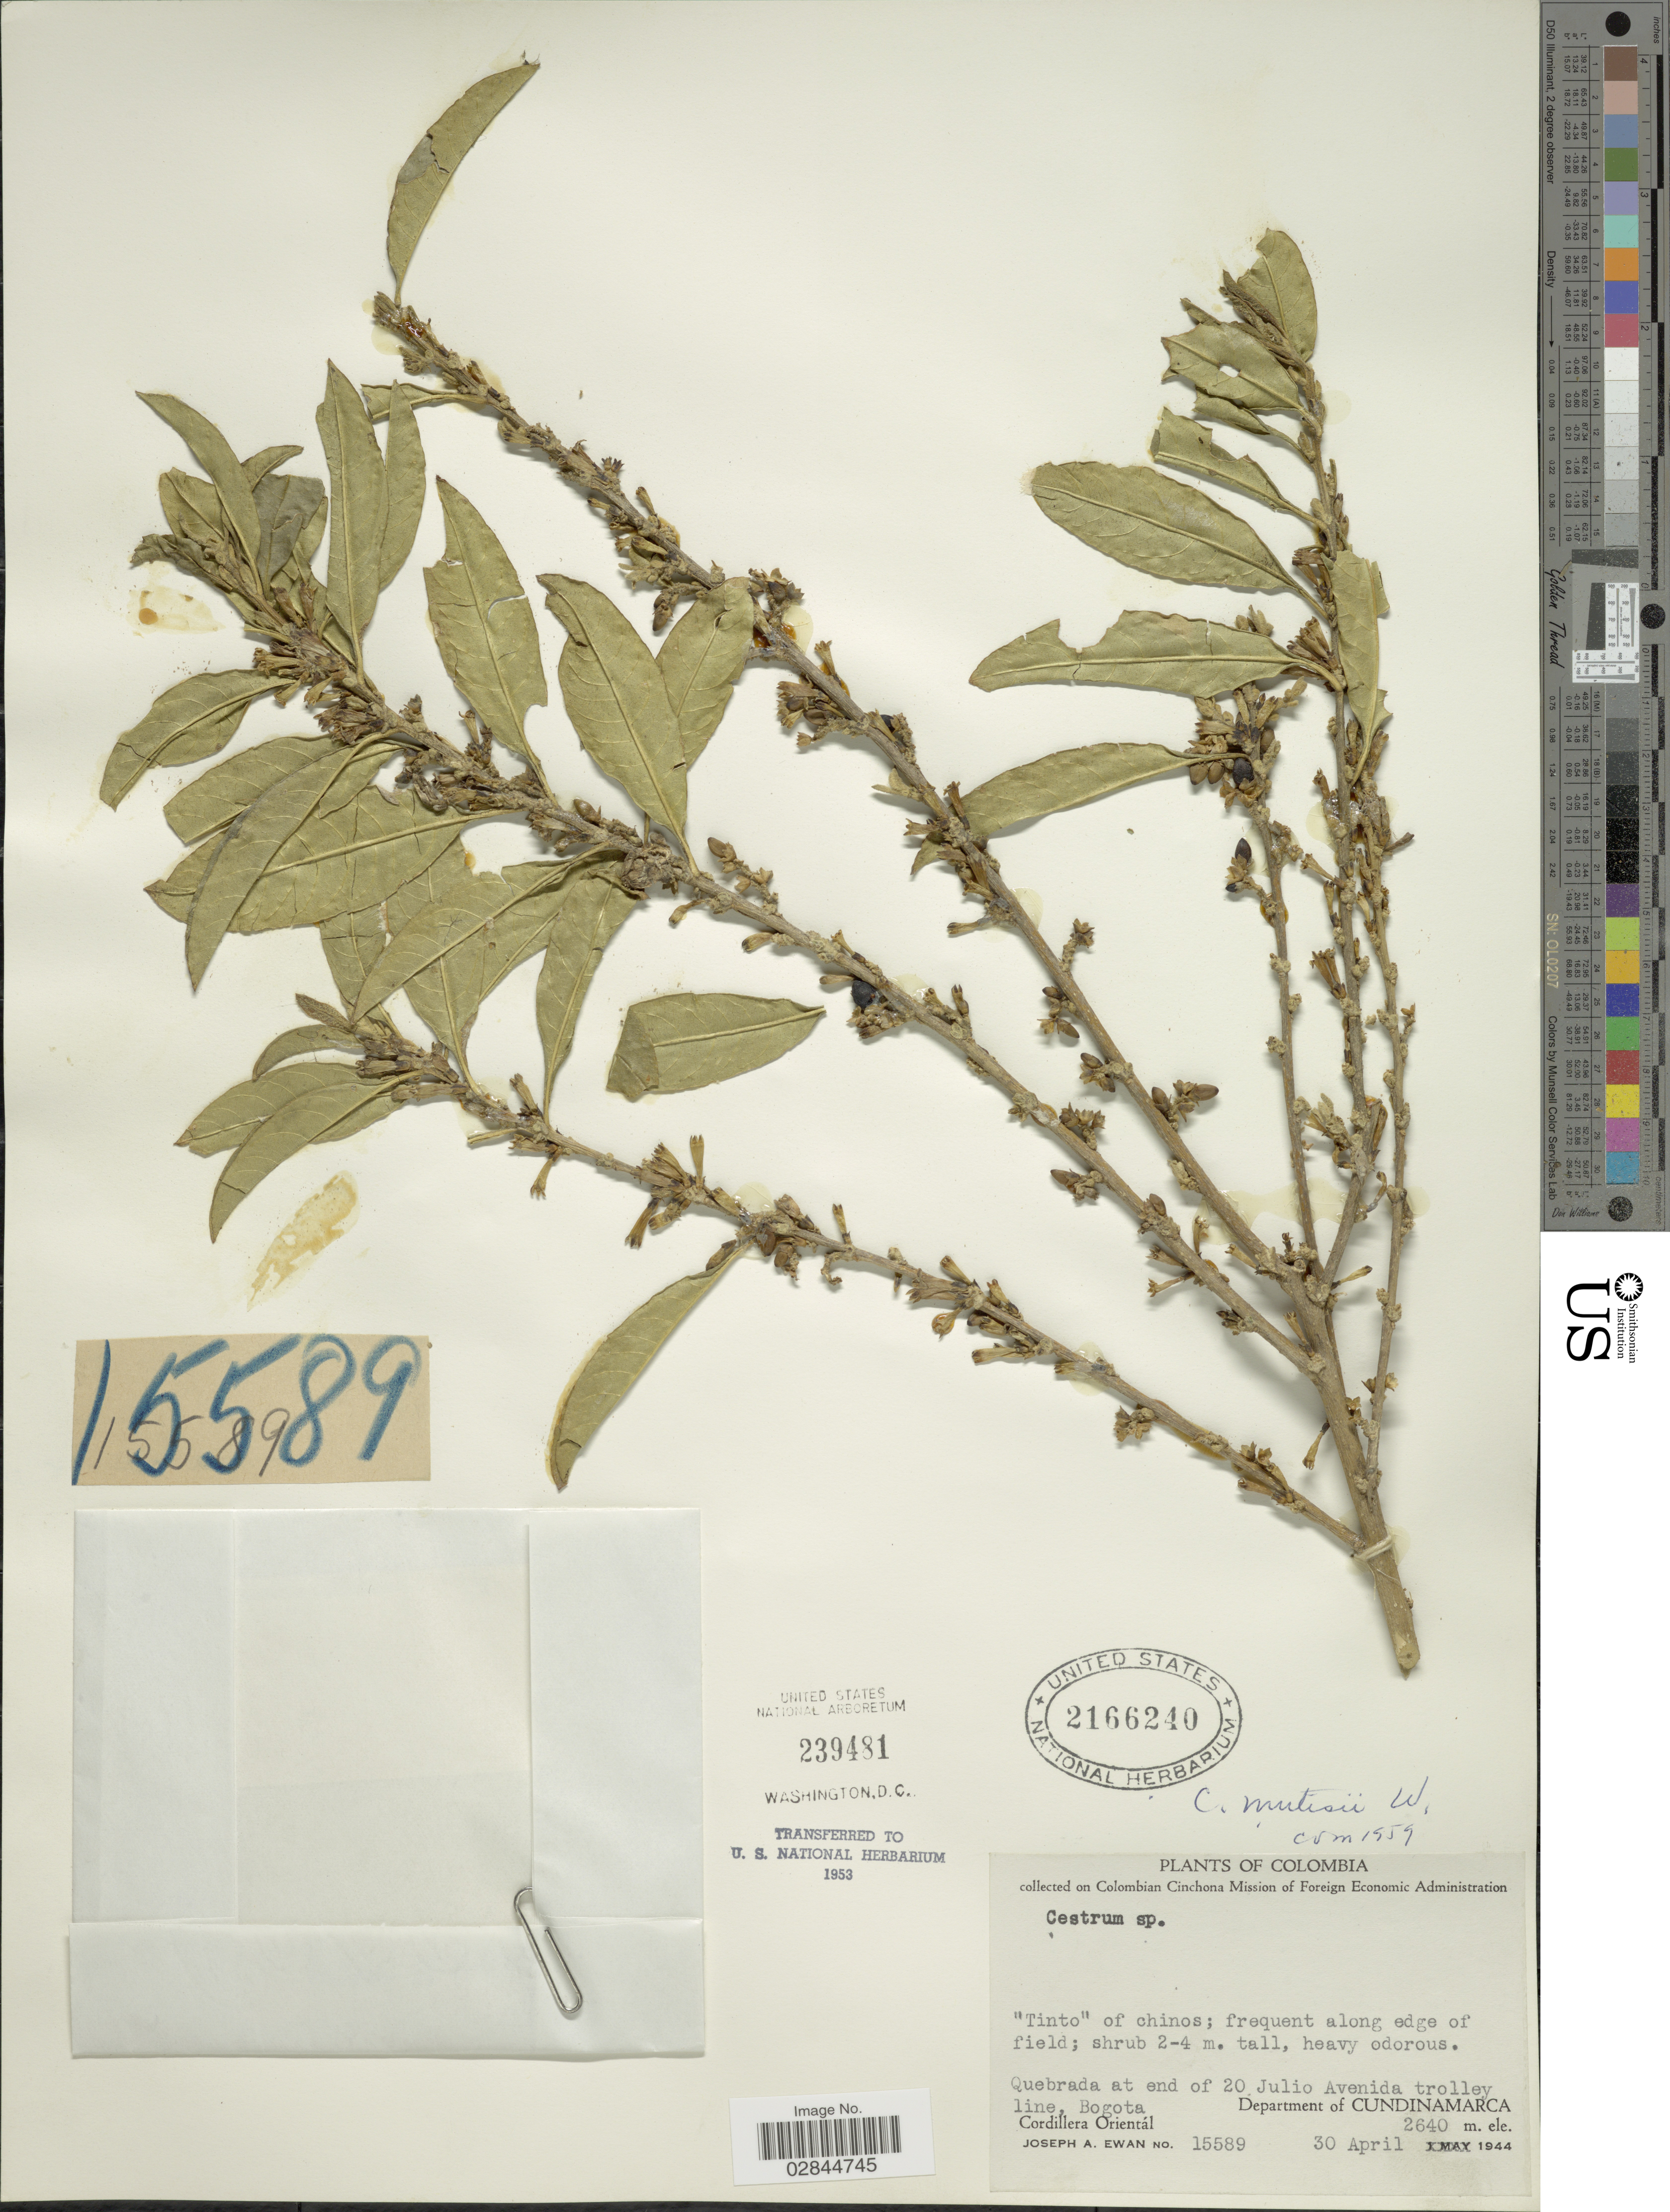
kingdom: Plantae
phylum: Tracheophyta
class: Magnoliopsida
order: Solanales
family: Solanaceae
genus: Cestrum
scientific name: Cestrum mutisii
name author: Willd. ex Roem. & Schult.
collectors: J. A. Ewan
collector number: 15589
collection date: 1944-04-30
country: Colombia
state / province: Cundinamarca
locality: Quebrada at end of 20 Julio Avenida trolley line, Bogota. Department of Cundinamarca. Cordillera Oriental.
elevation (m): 2640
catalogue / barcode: US 2166240